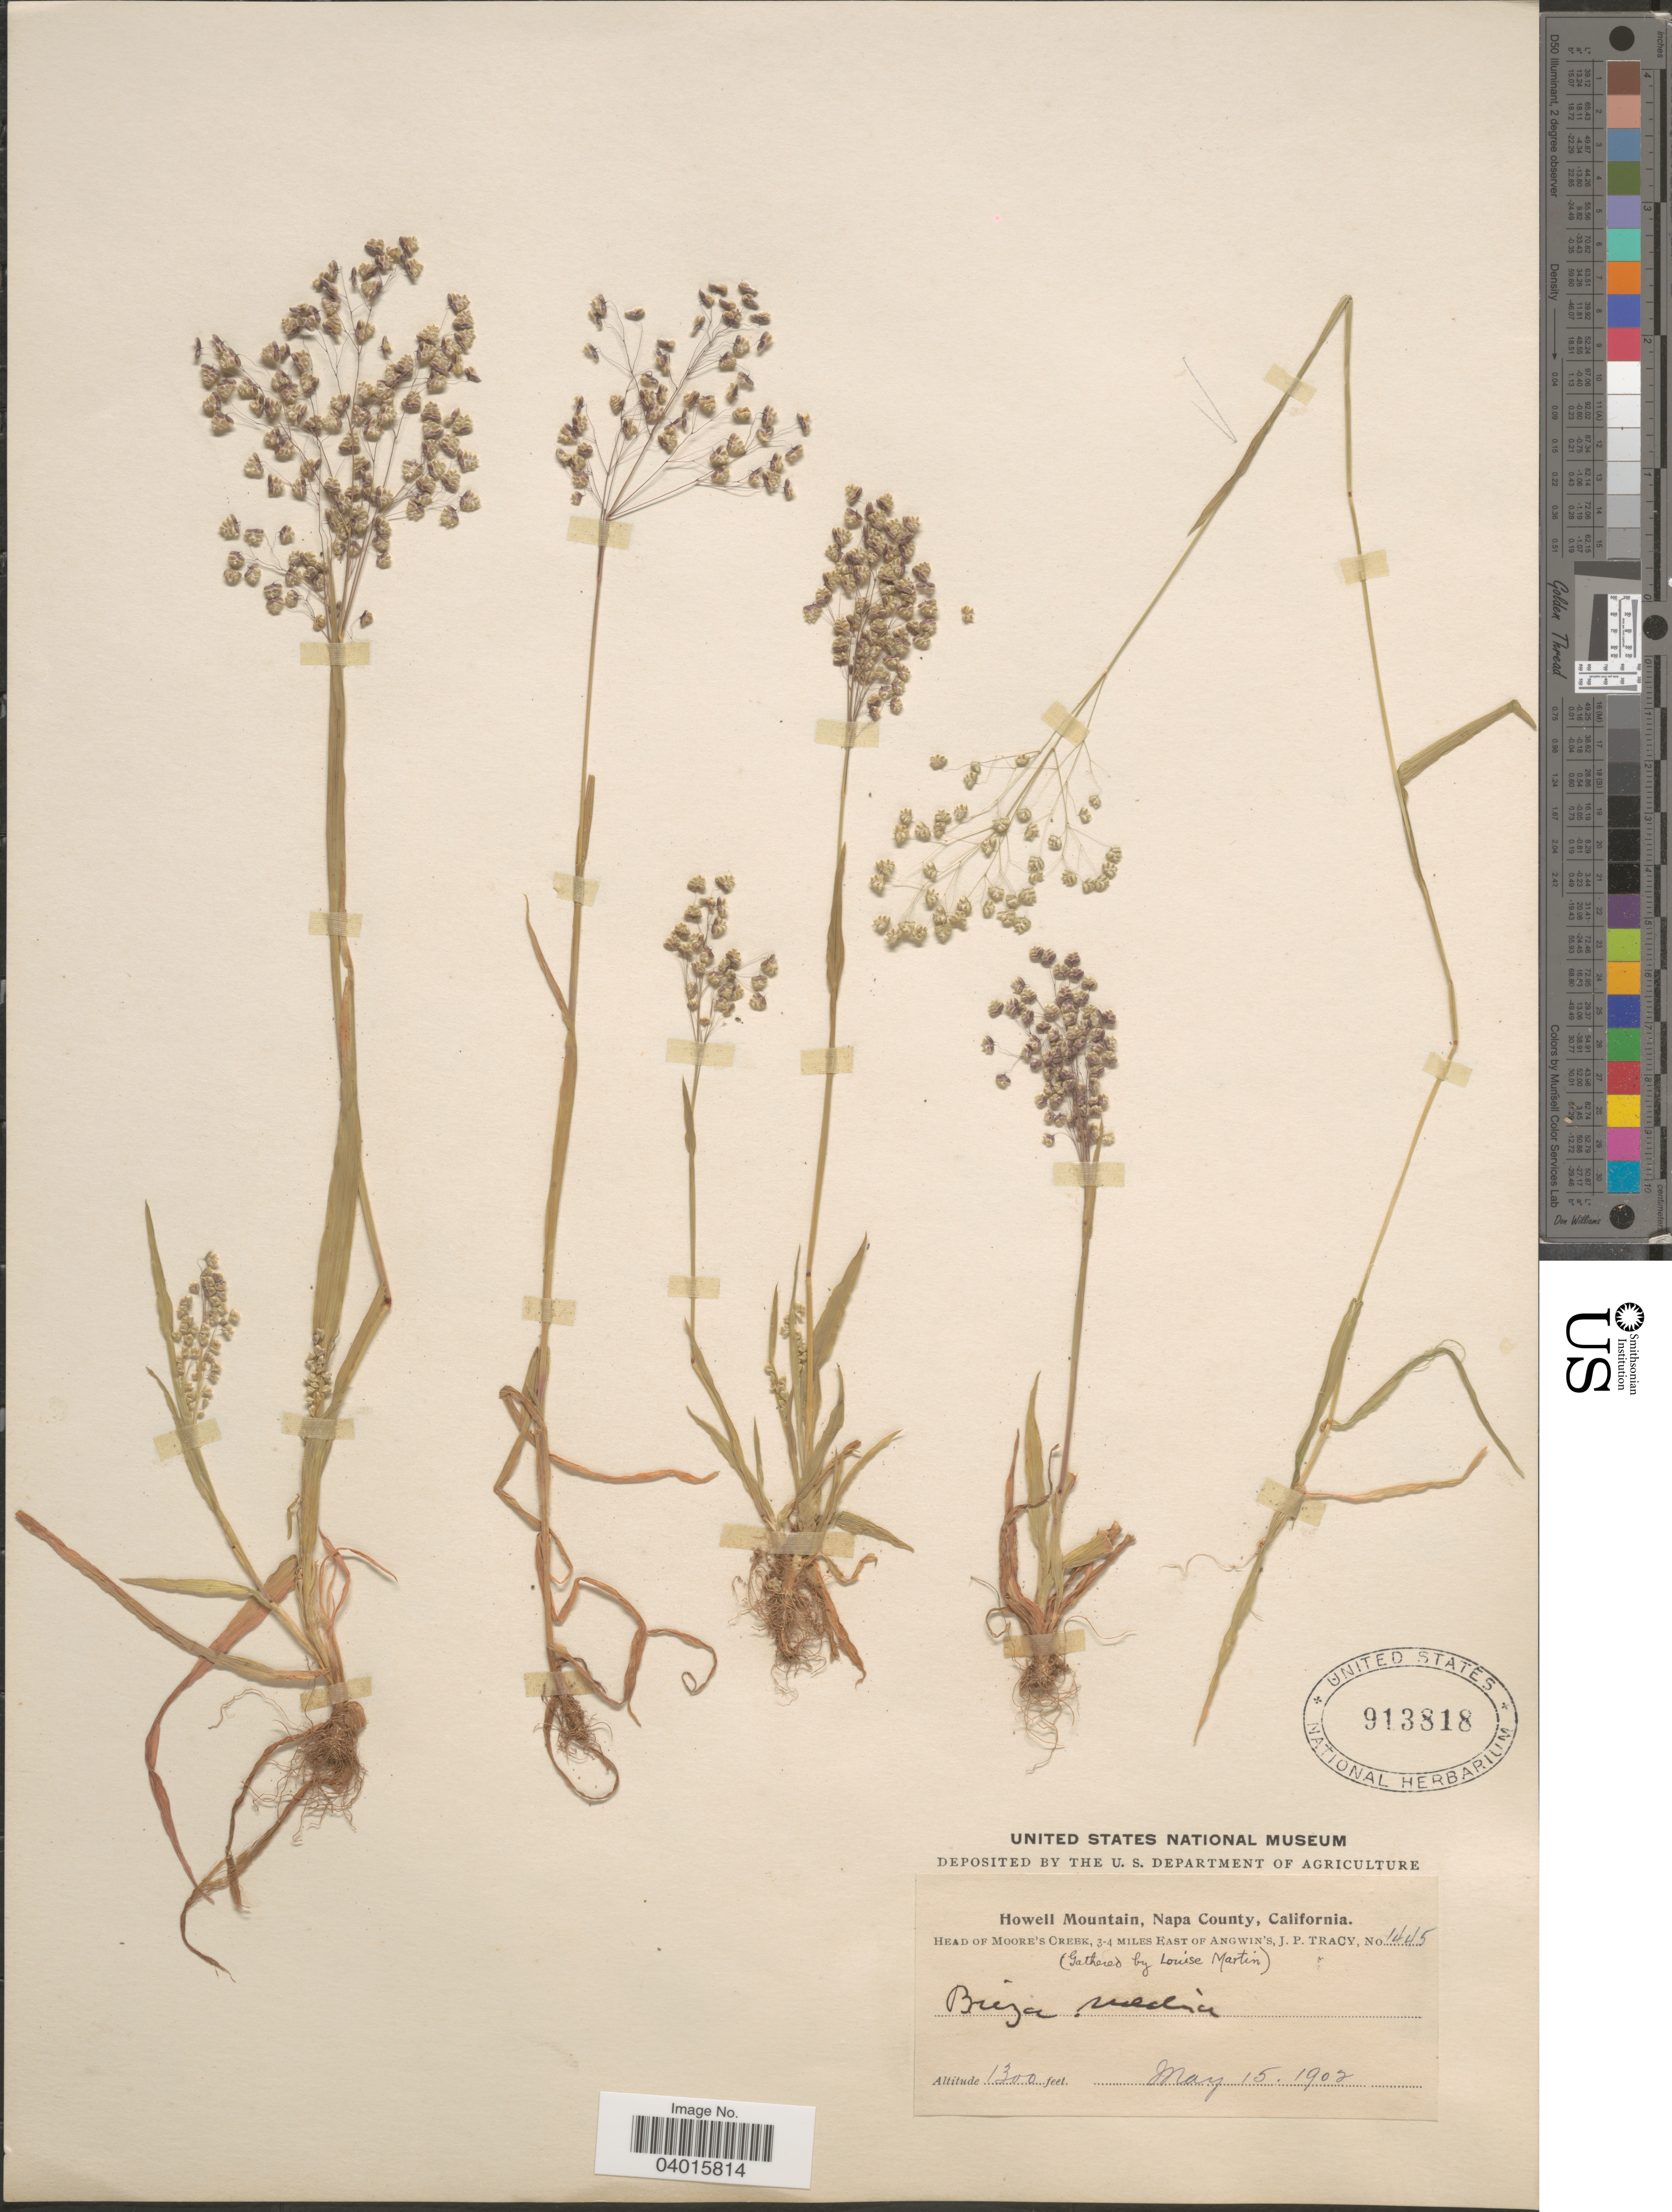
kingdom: Plantae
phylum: Tracheophyta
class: Liliopsida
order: Poales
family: Poaceae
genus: Briza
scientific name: Briza minor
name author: L.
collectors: J. Tracy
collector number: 1445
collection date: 1902-05-15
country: United States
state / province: California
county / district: Napa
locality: Howell Mountain, Napa County. Head of Moore's Creek, 3-4 miles East of Angwin's.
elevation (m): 396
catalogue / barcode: US 913818